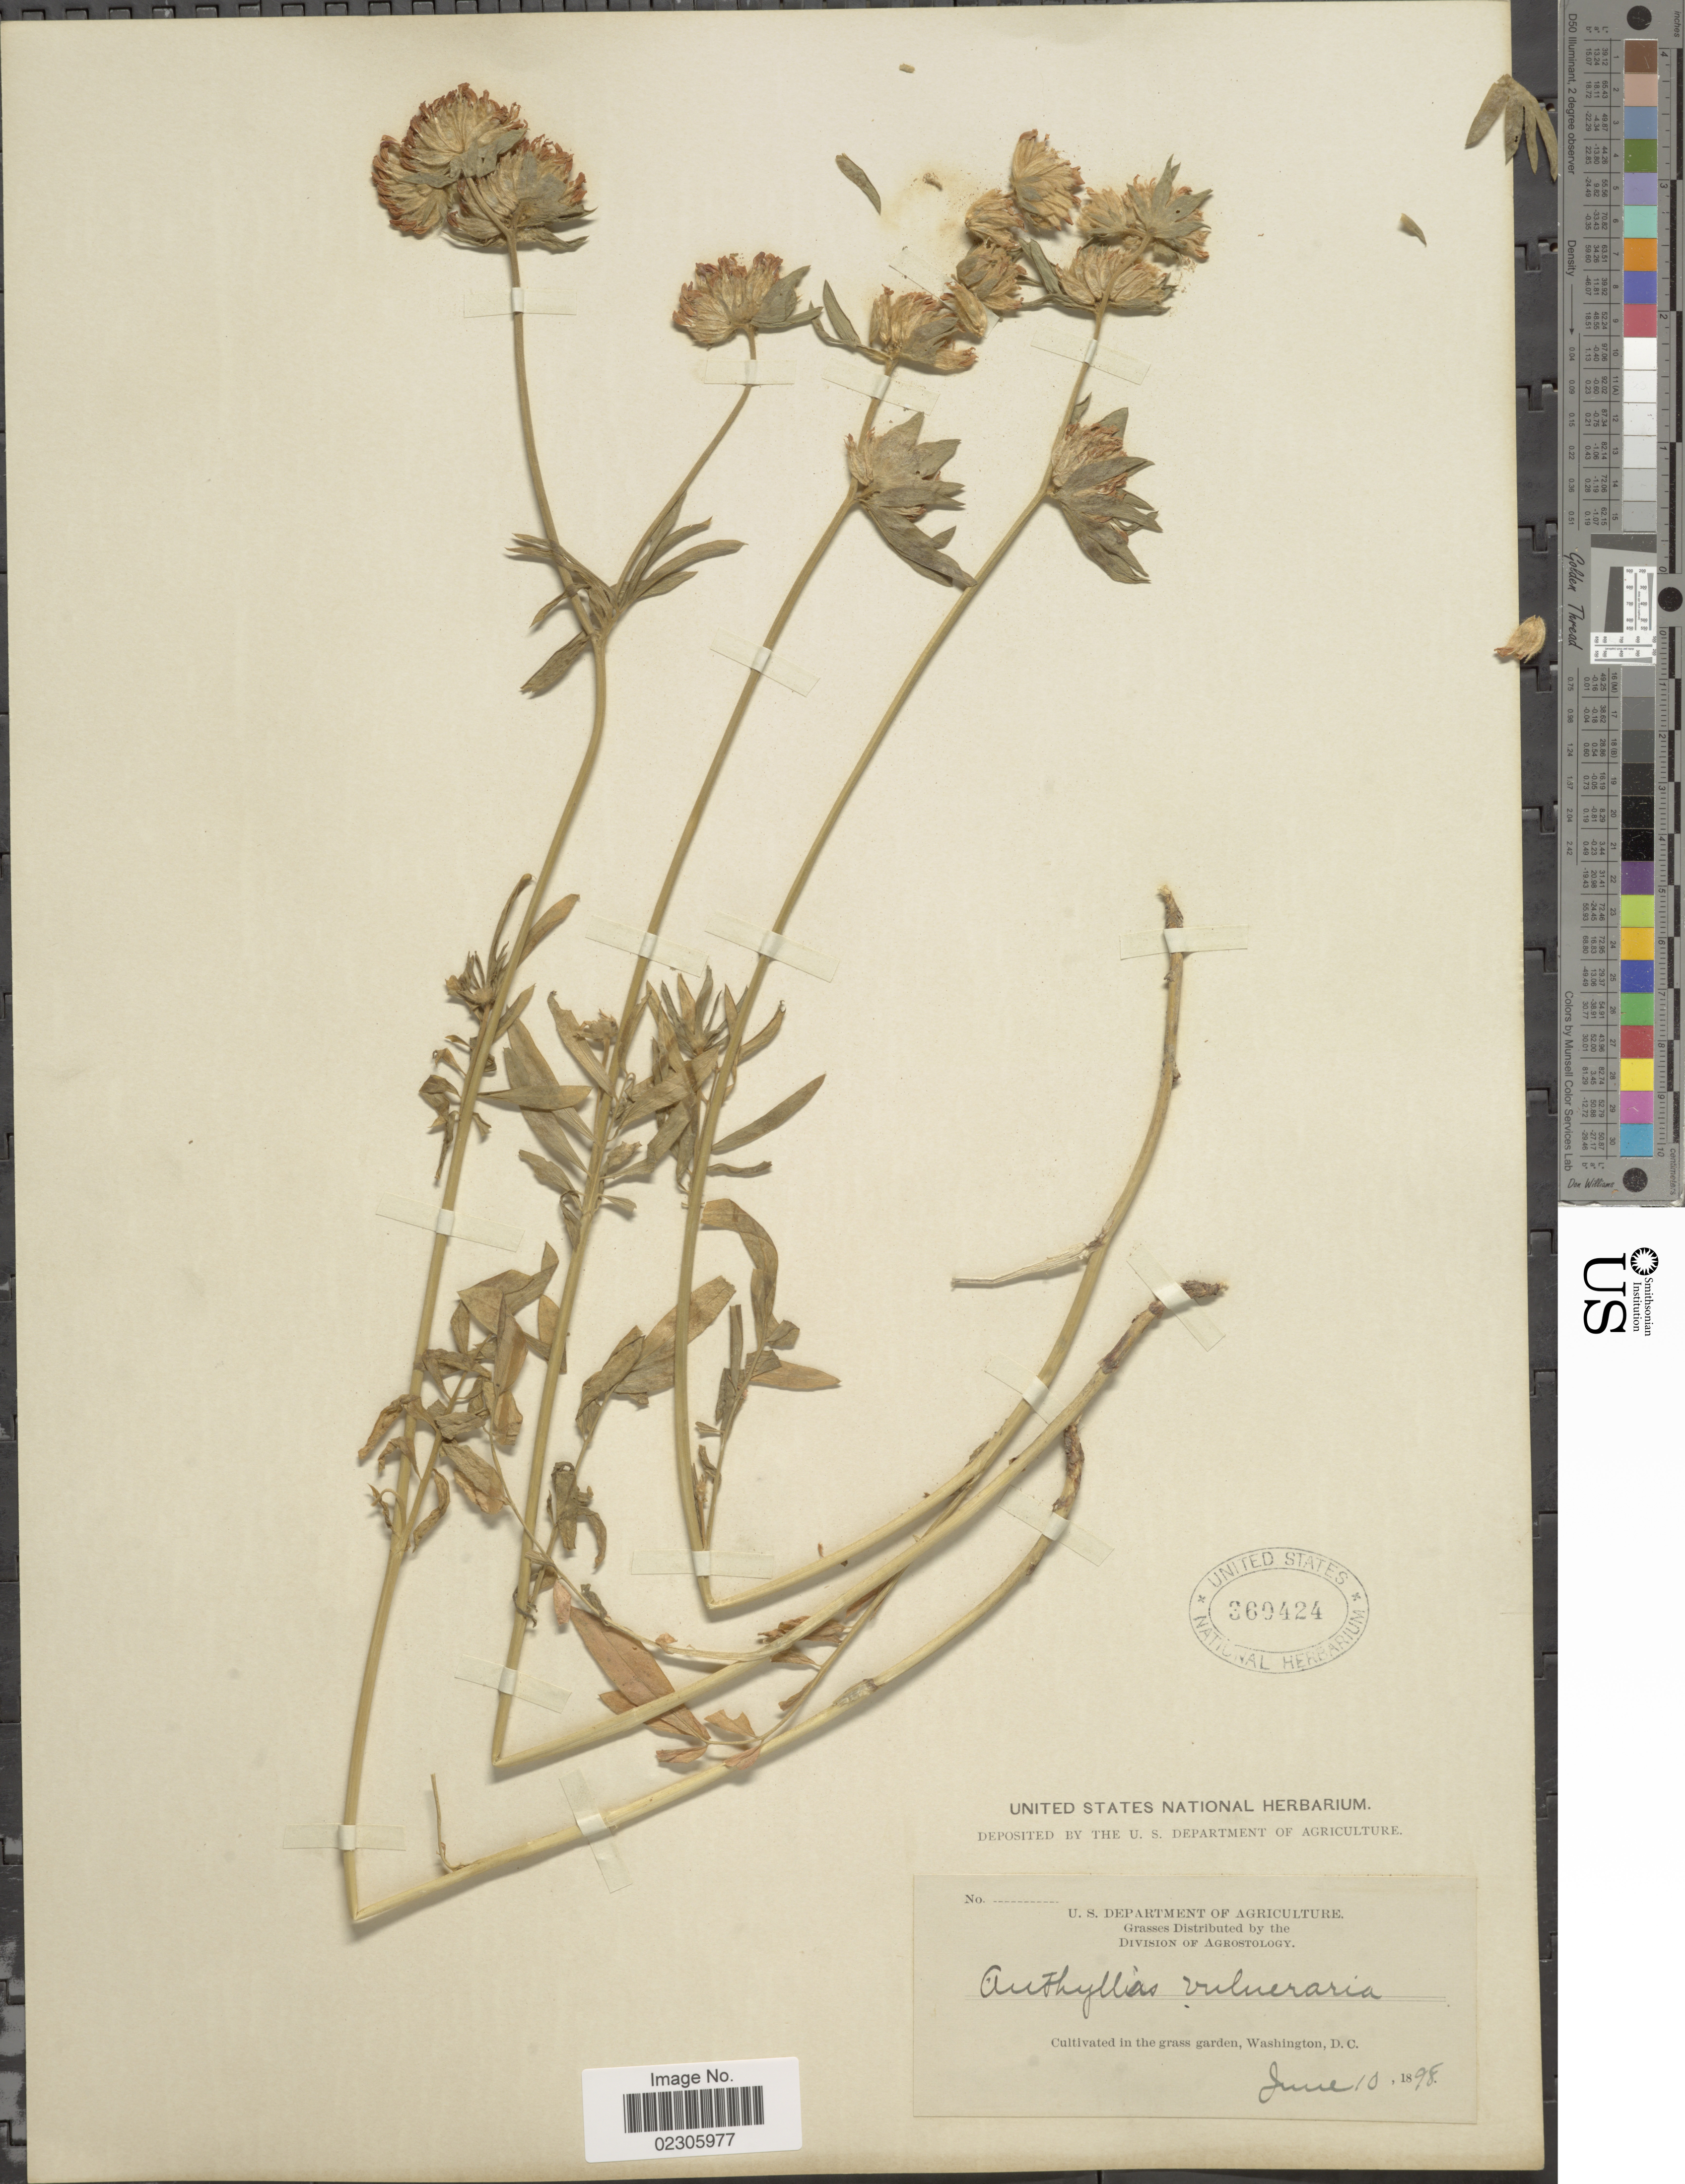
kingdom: Plantae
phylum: Tracheophyta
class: Magnoliopsida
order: Fabales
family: Fabaceae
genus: Anthyllis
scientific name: Anthyllis vulneraria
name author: L.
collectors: U.S. Department of Agriculture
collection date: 1898-06-10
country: United States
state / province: District of Columbia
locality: Grass garden, Washington DC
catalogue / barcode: US 360424